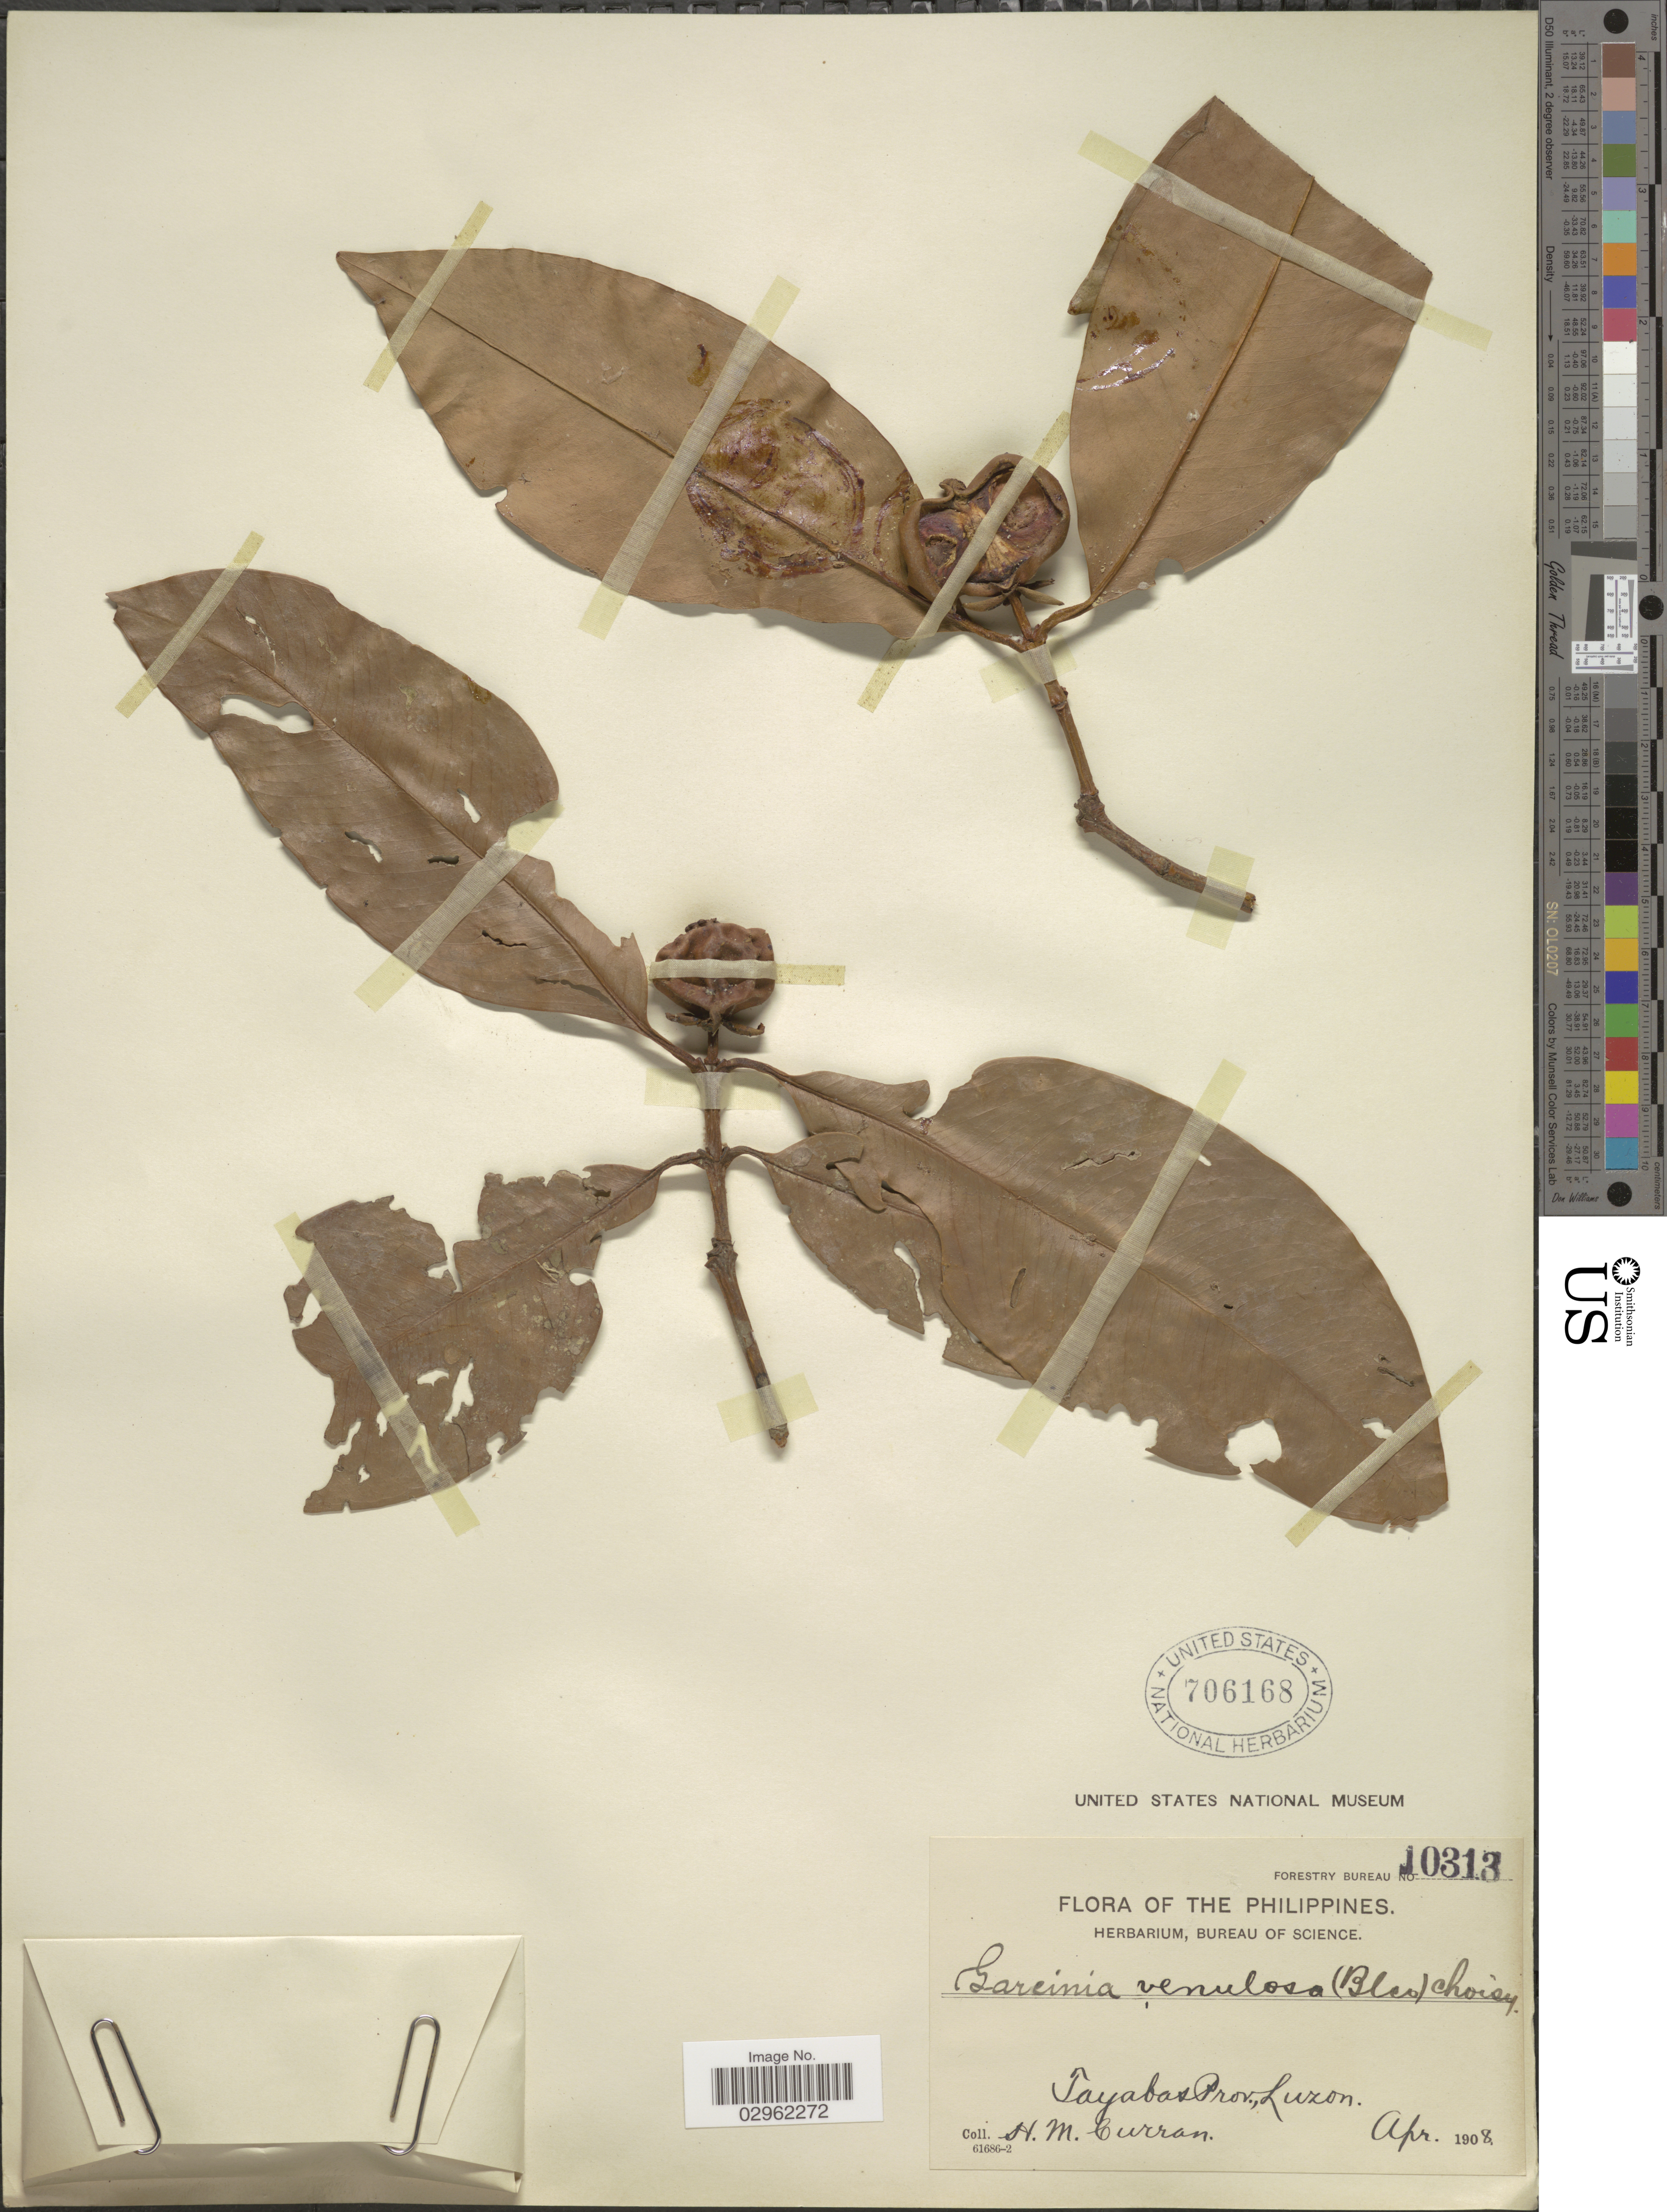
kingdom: Plantae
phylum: Tracheophyta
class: Magnoliopsida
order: Malpighiales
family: Clusiaceae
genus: Garcinia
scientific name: Garcinia venulosa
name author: (Blanco) Choisy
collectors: H. M. Curran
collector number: Forestry Bureau 10313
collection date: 1908-04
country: Philippines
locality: Tayabas, Prov. Luzon.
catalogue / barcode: US 706168